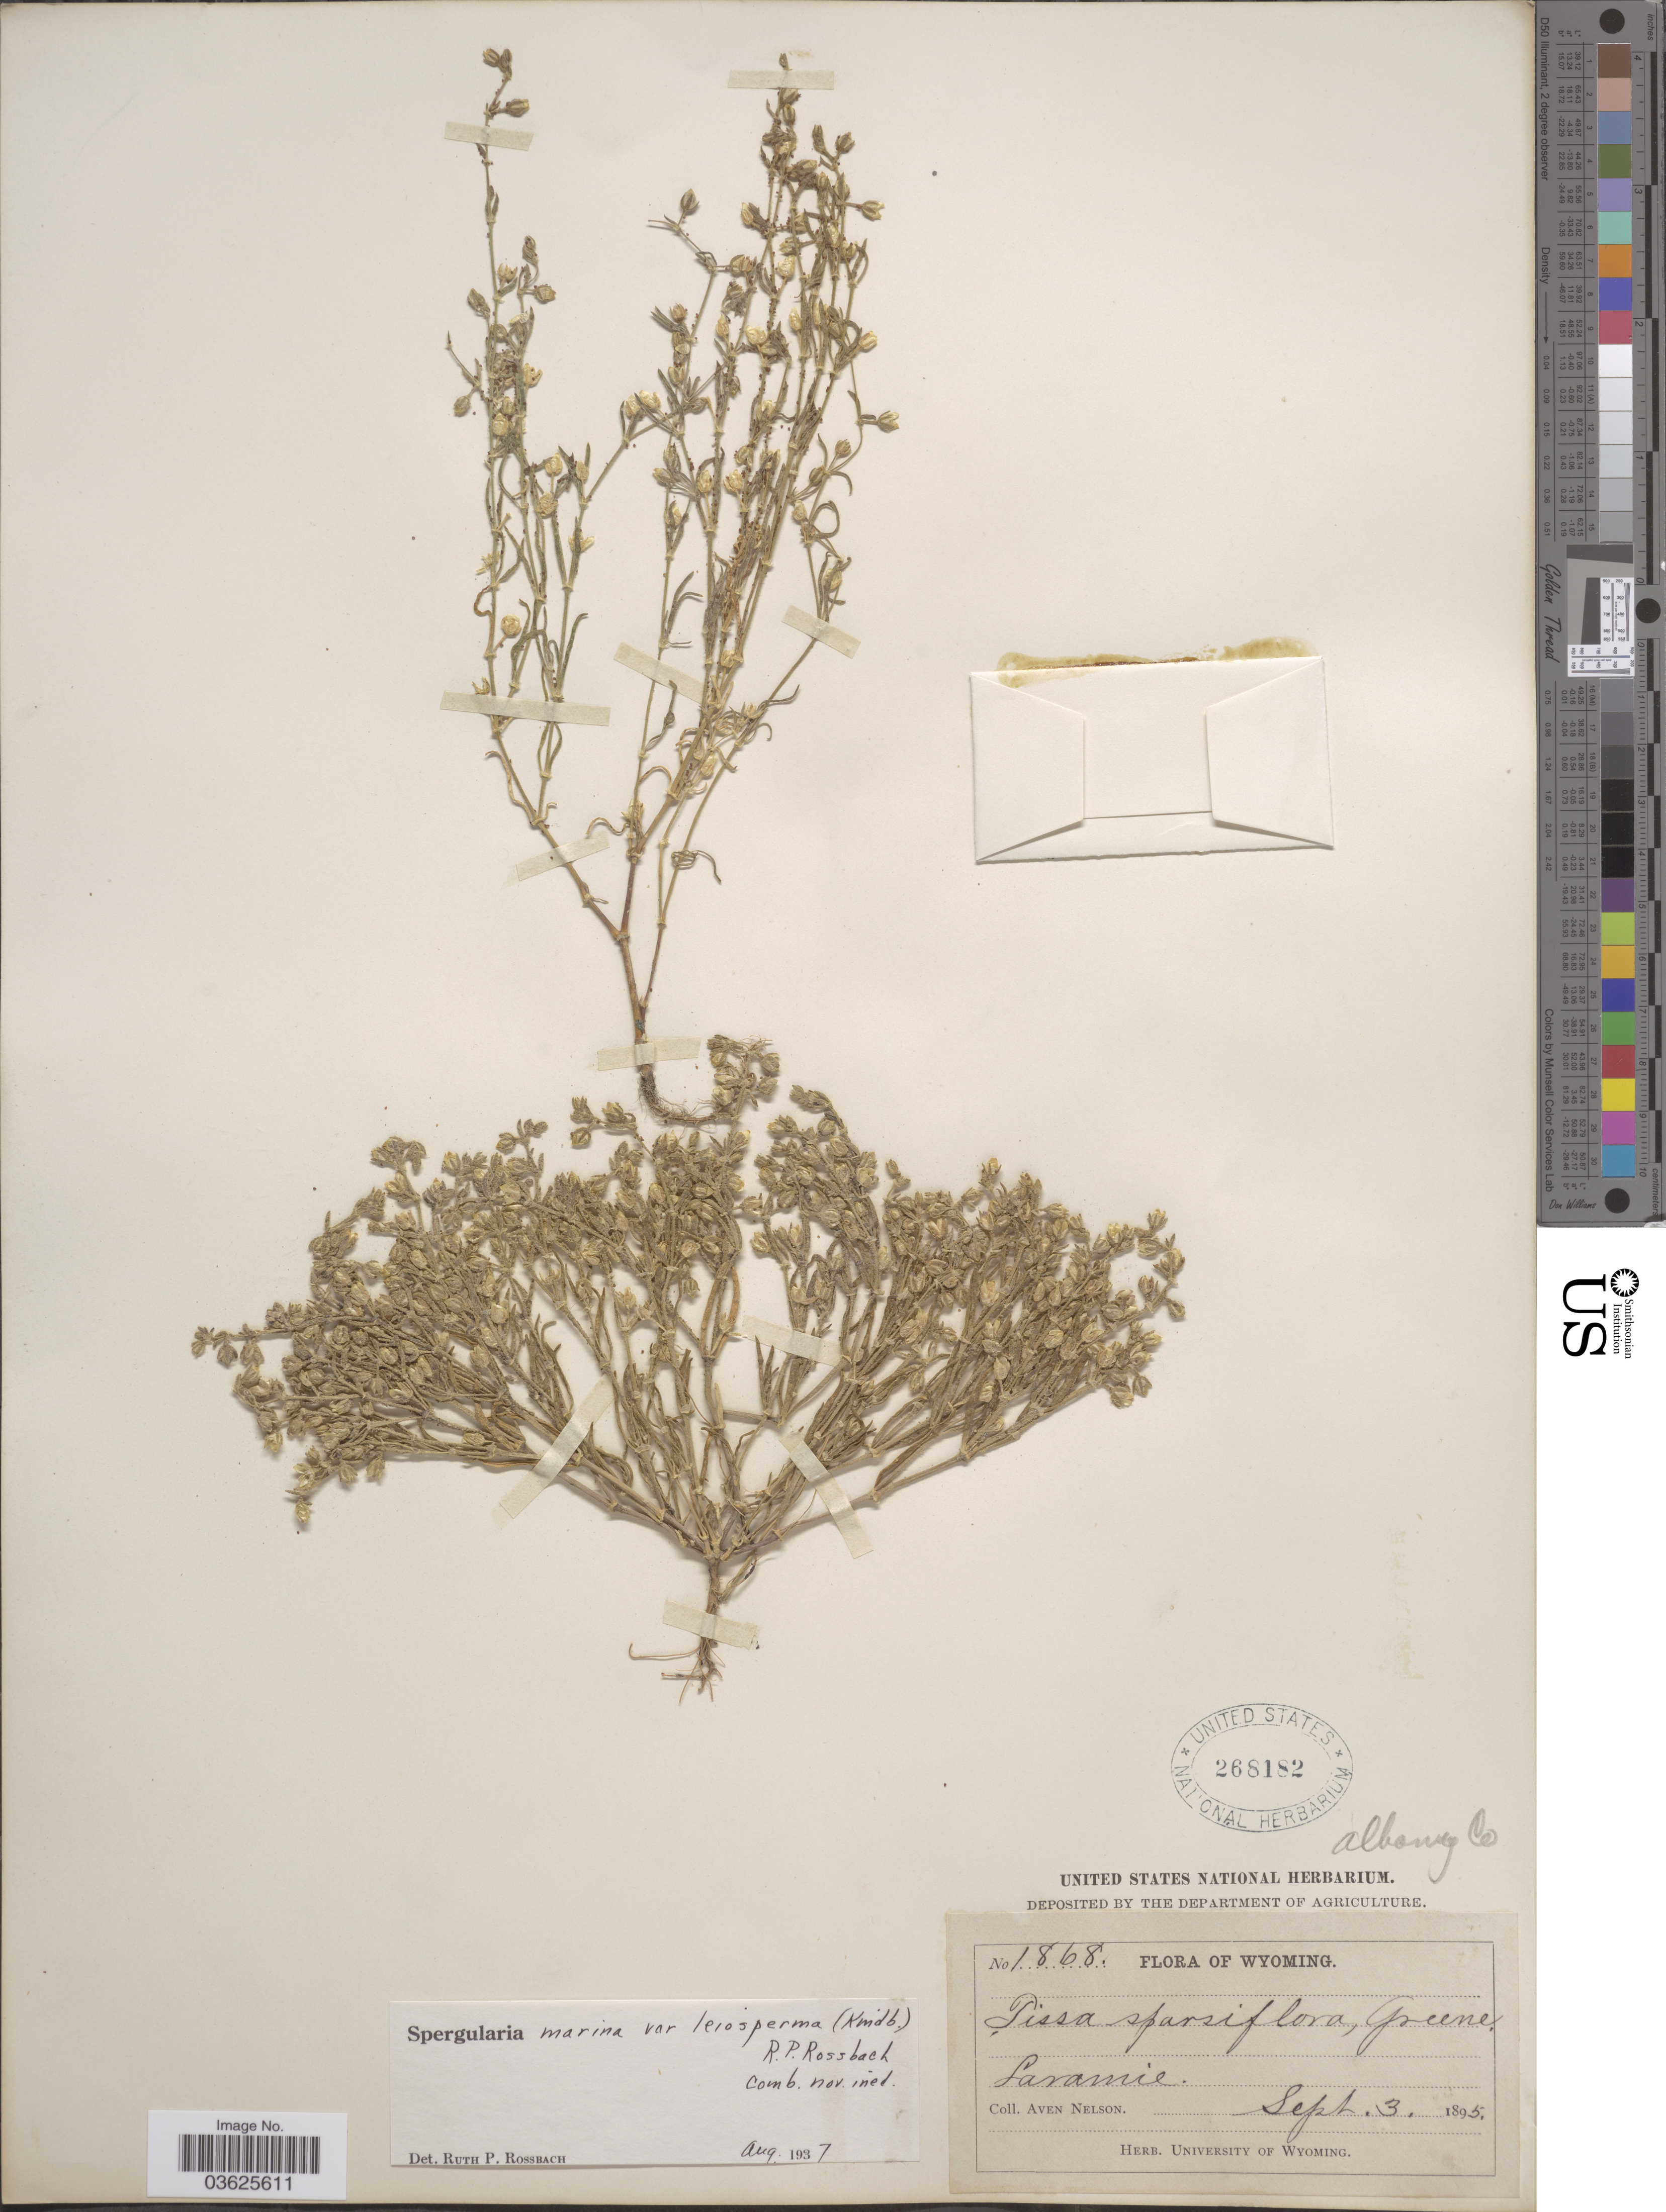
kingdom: Plantae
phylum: Tracheophyta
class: Magnoliopsida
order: Caryophyllales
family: Caryophyllaceae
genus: Spergularia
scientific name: Spergularia marina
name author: (L.) Griseb.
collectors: A. Nelson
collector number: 1868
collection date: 1895-09-03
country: United States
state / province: Wyoming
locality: Laramie. Albany Co.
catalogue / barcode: US 268182